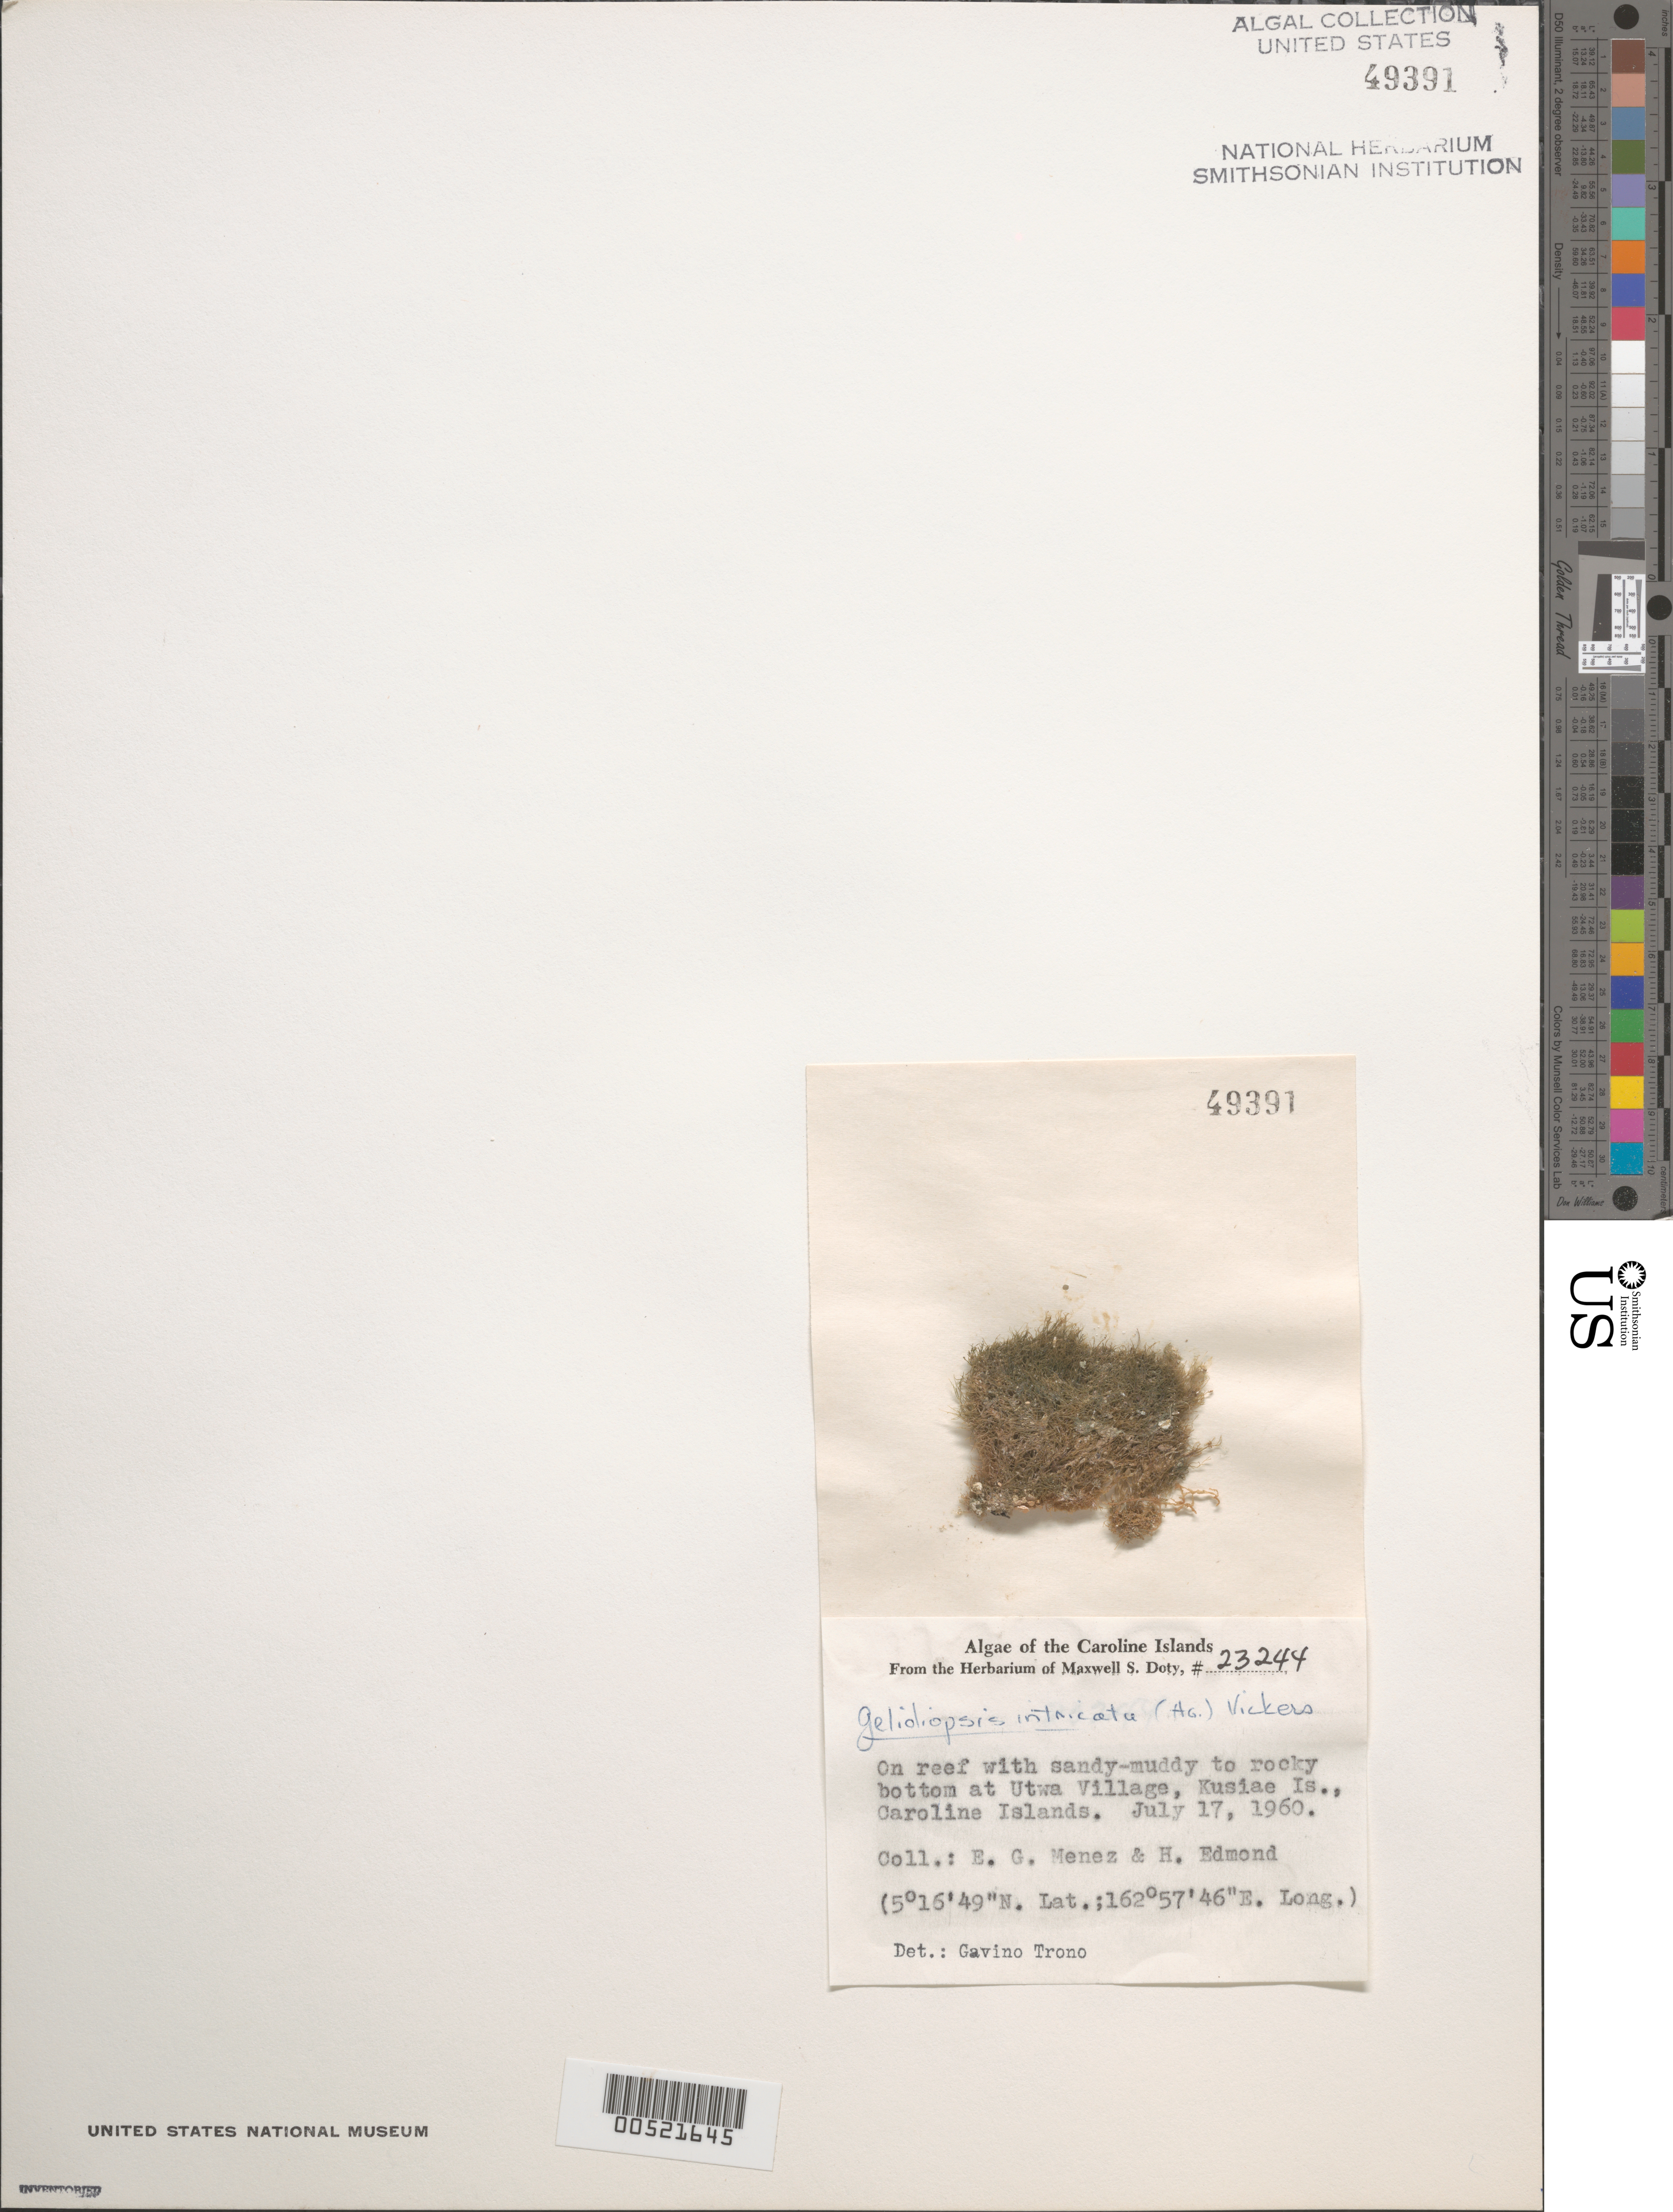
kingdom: Plantae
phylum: Rhodophyta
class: Florideophyceae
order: Rhodymeniales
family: Lomentariaceae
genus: Ceratodictyon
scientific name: Ceratodictyon intricatum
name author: (C. Agardh) R.E. Norris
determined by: Algae name updating Project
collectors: Meñez & H. Edmond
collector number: MSD 23244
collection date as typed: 17 Jul 1960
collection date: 1960-07-17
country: Micronesia, Federated States of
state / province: Kosrae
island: Utwa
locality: Utwa Island, Utwa Village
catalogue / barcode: US 49391